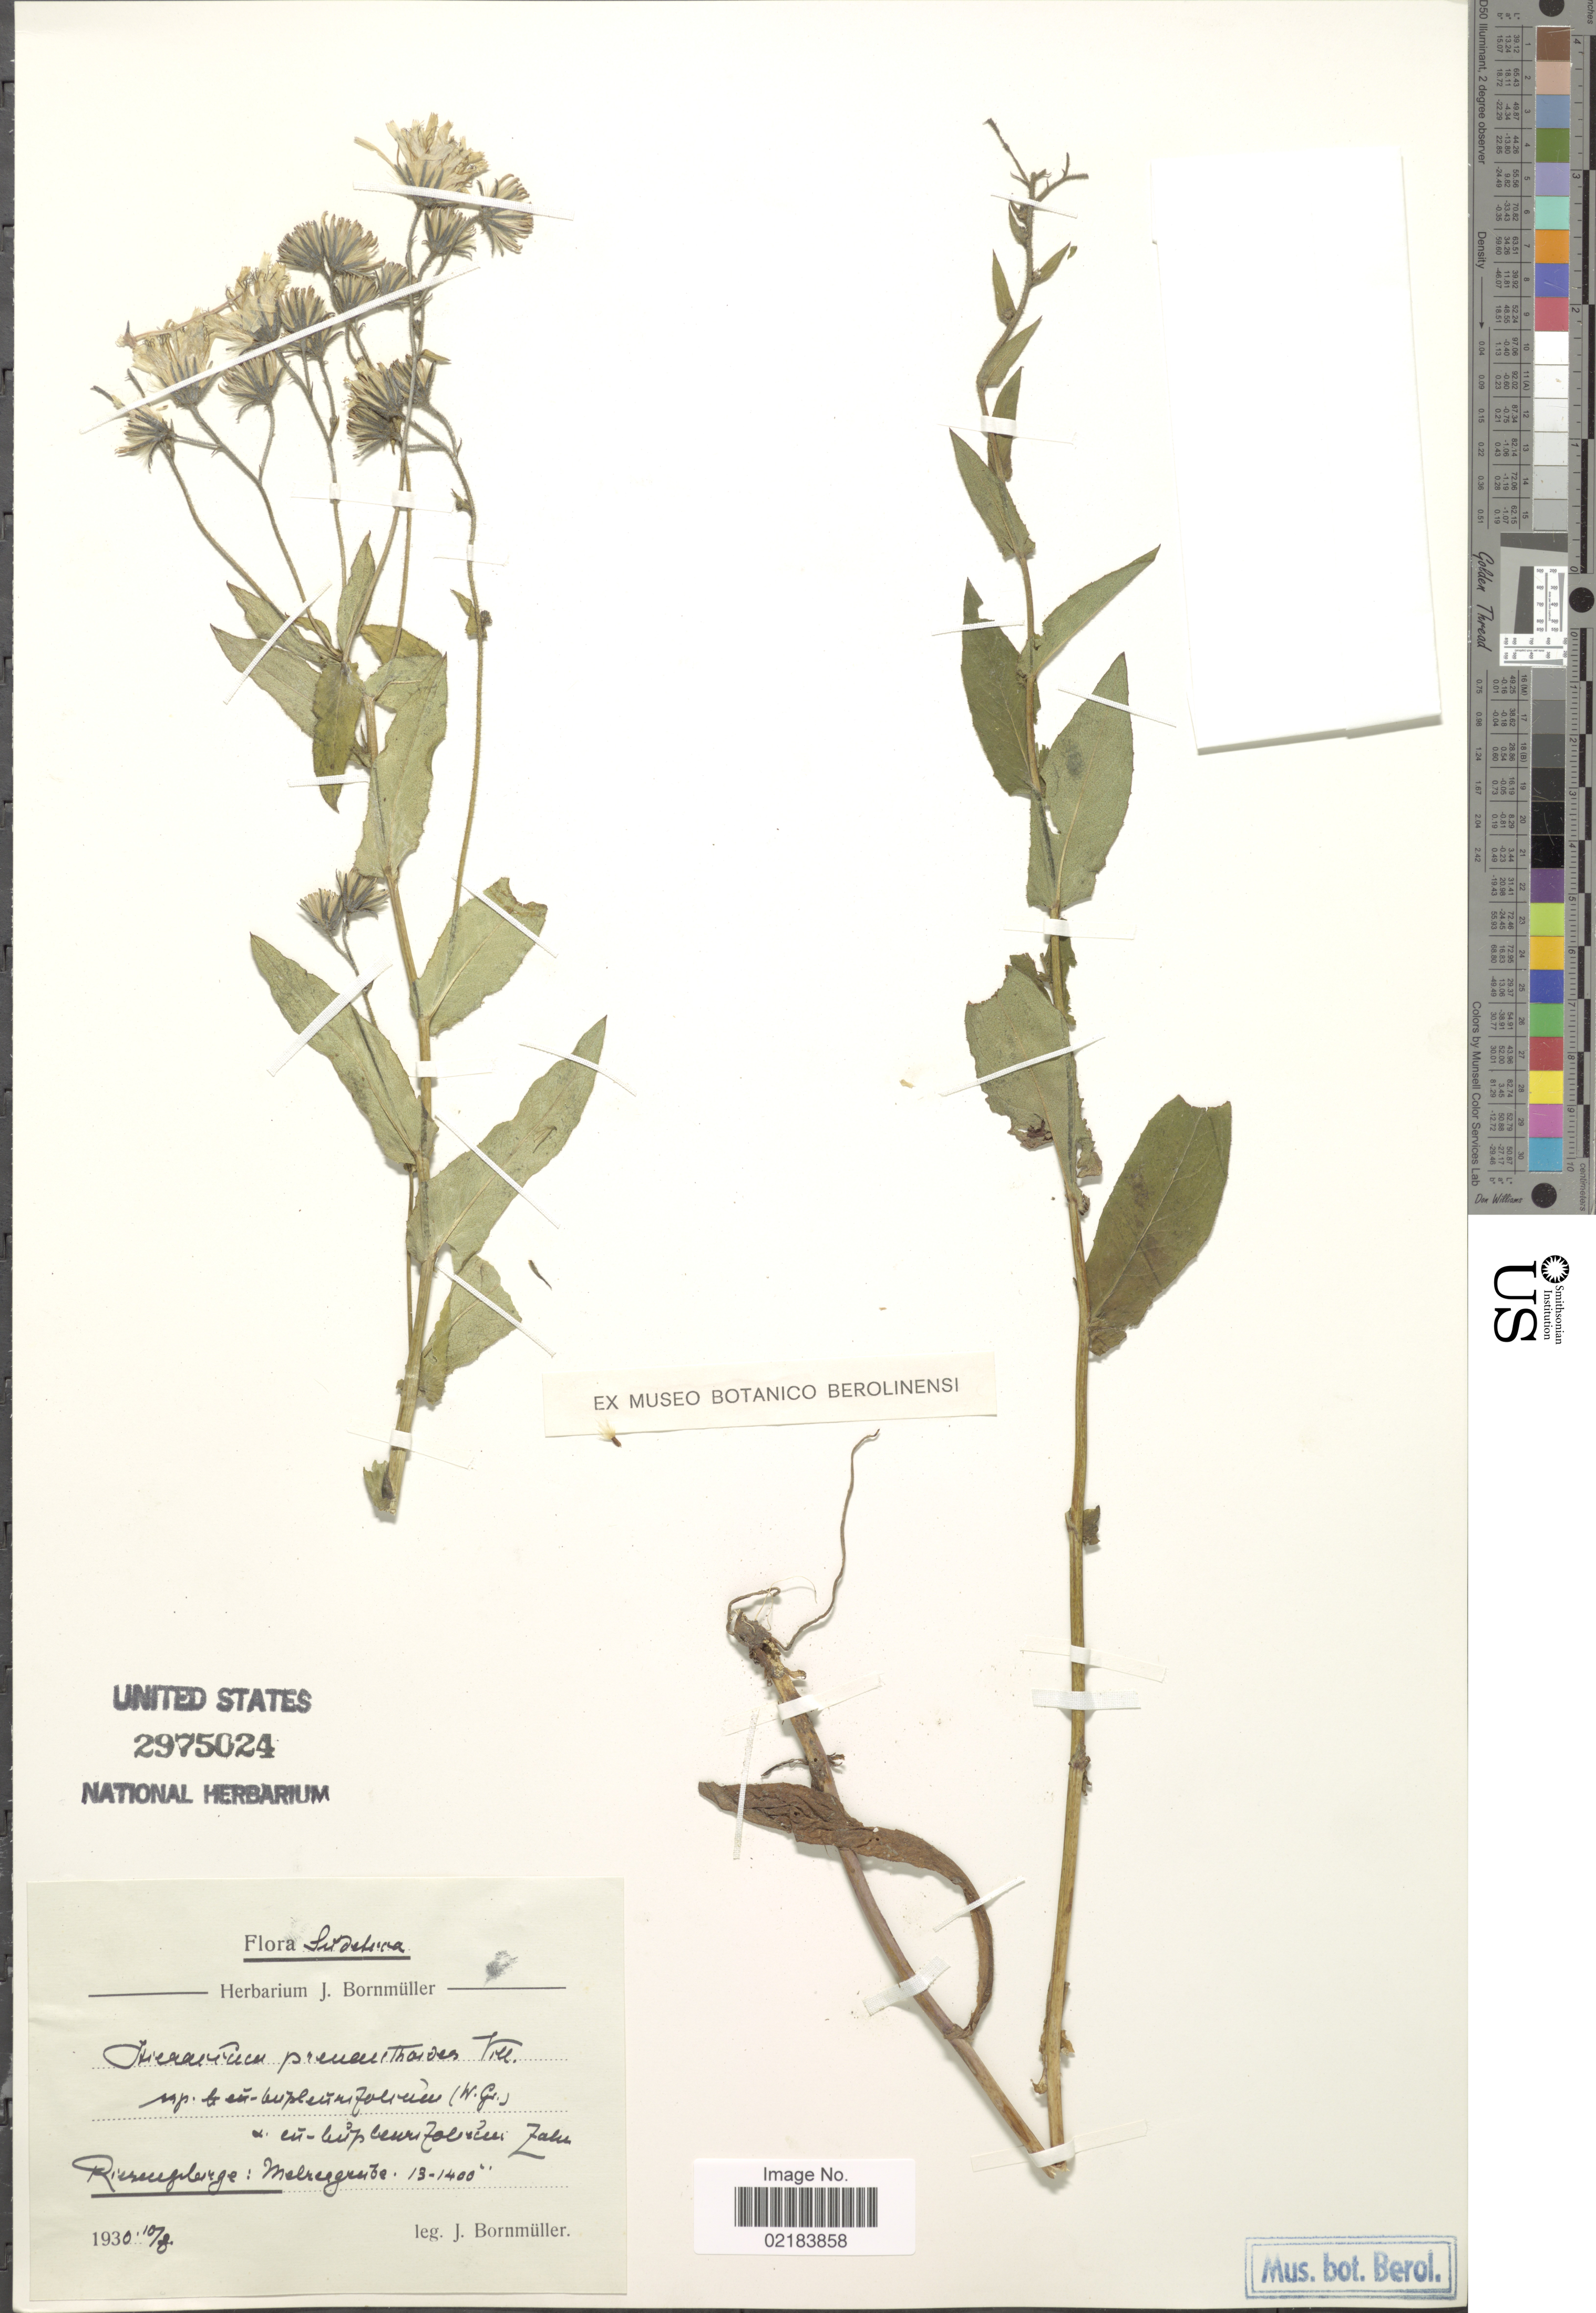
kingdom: Plantae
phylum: Tracheophyta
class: Magnoliopsida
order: Asterales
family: Asteraceae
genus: Hieracium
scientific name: Hieracium prenanthoides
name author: Vill.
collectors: J. Bornmüller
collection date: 1930-08-10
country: Poland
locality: Riesengebirge, Melrergrube. Sudelica [interpreted]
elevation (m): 396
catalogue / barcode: US 2975024